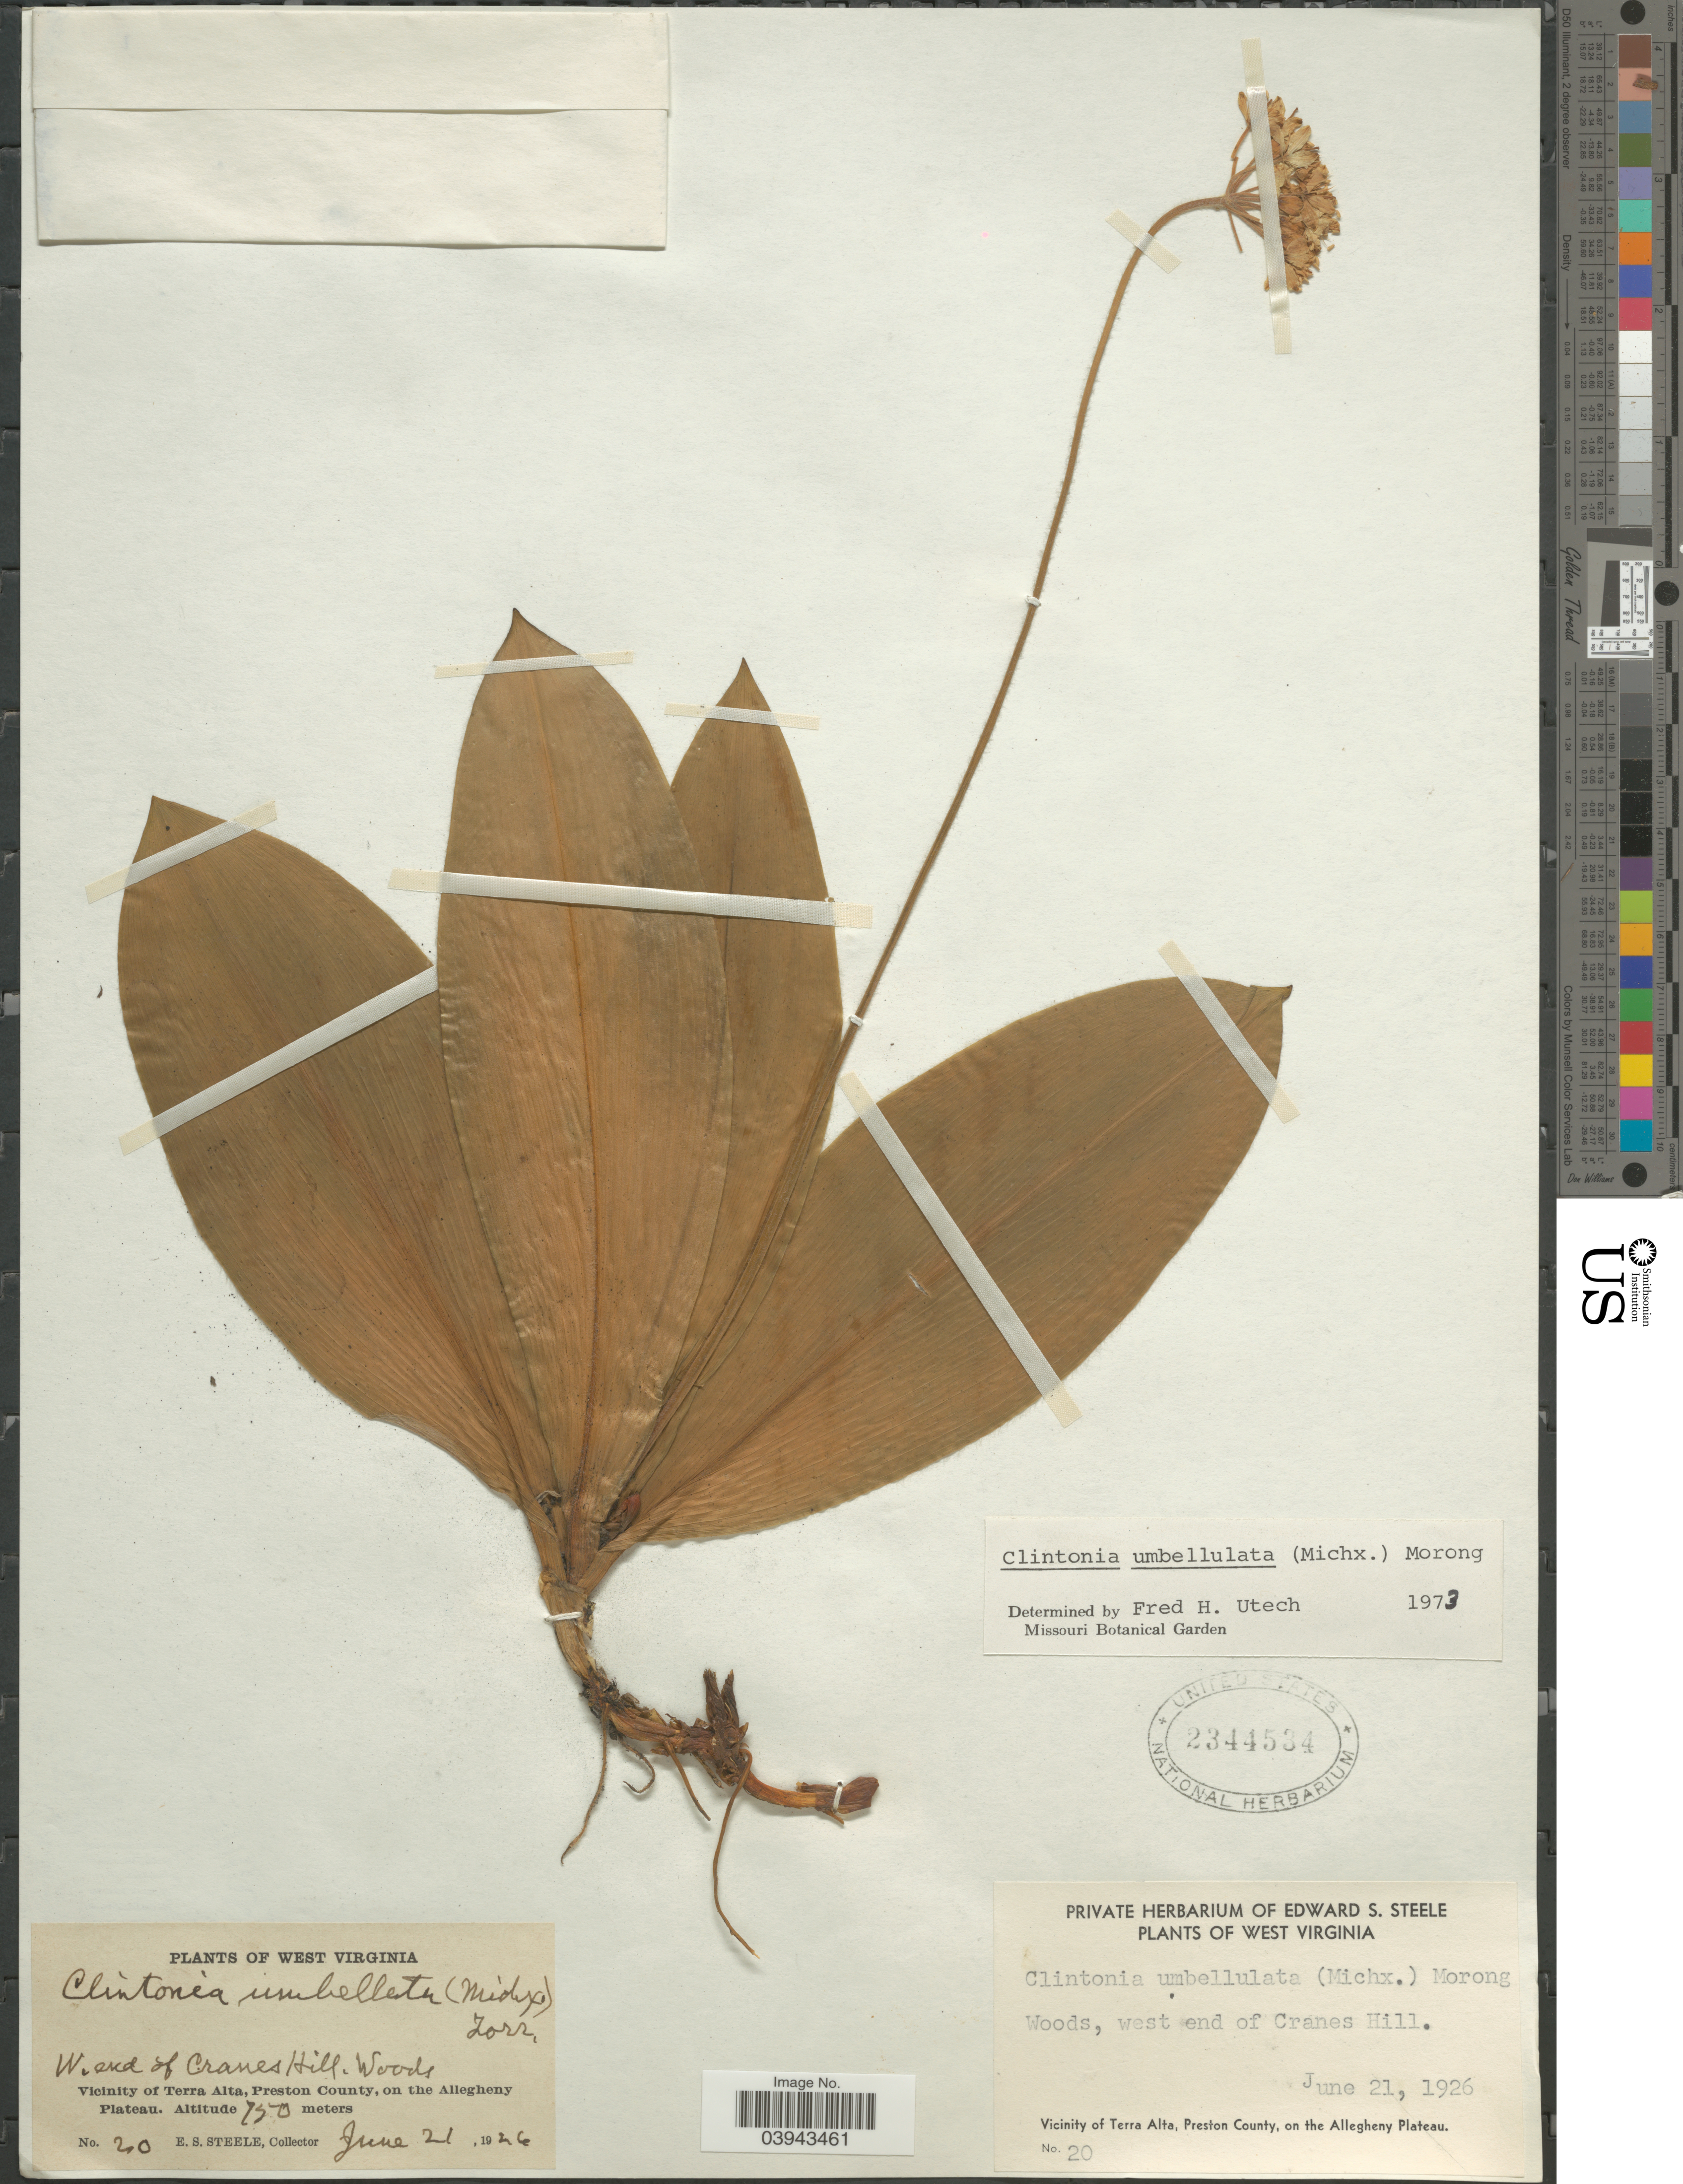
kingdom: Plantae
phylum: Tracheophyta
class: Liliopsida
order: Liliales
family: Liliaceae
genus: Clintonia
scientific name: Clintonia umbellulata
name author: (Michx.) Morong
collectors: E. Steele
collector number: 20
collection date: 1926-06-21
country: United States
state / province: West Virginia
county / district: Preston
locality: Woods, west end of Cranes Hill. Vicinity of Terra Alta, on the Allegheny Plateau.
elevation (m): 750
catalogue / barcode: US 2344534